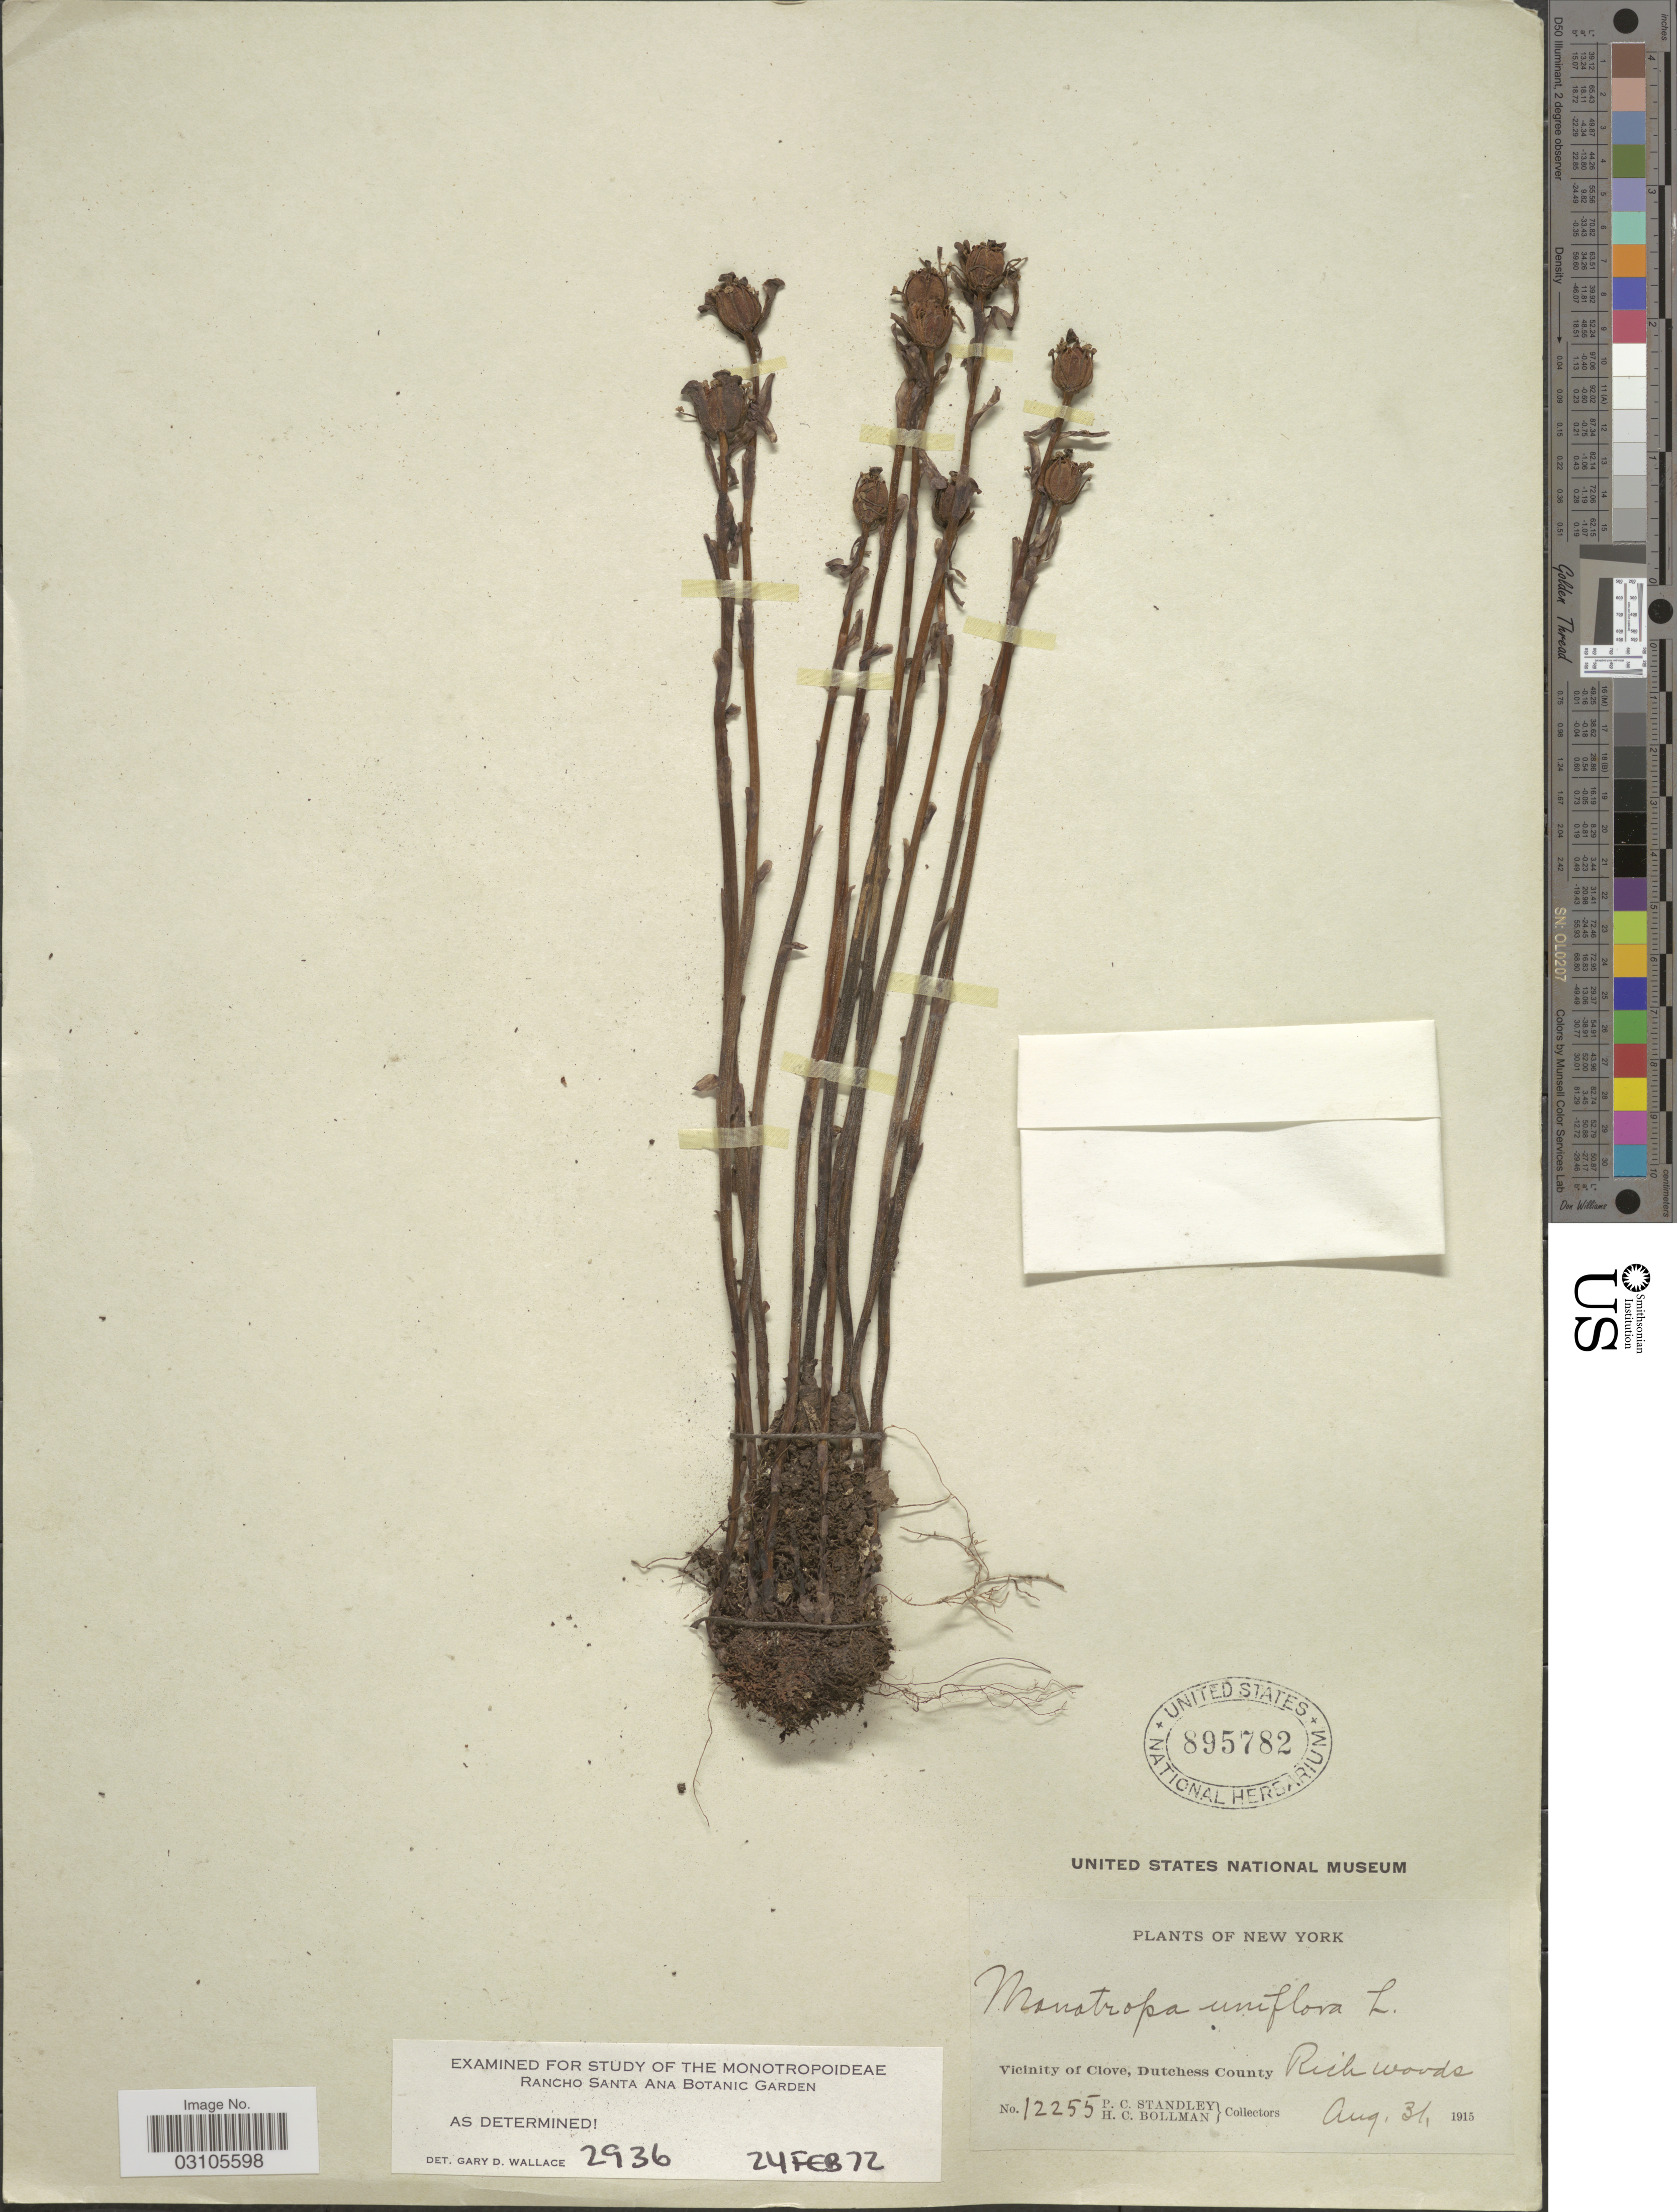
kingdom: Plantae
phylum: Tracheophyta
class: Magnoliopsida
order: Ericales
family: Ericaceae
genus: Monotropa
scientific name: Monotropa uniflora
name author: L.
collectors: P. C. Standley & H. C. Bollman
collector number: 12255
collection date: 1915-08-31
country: United States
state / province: New York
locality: Vicinity of Clove, Dutchess County. Rich woods.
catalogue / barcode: US 895782